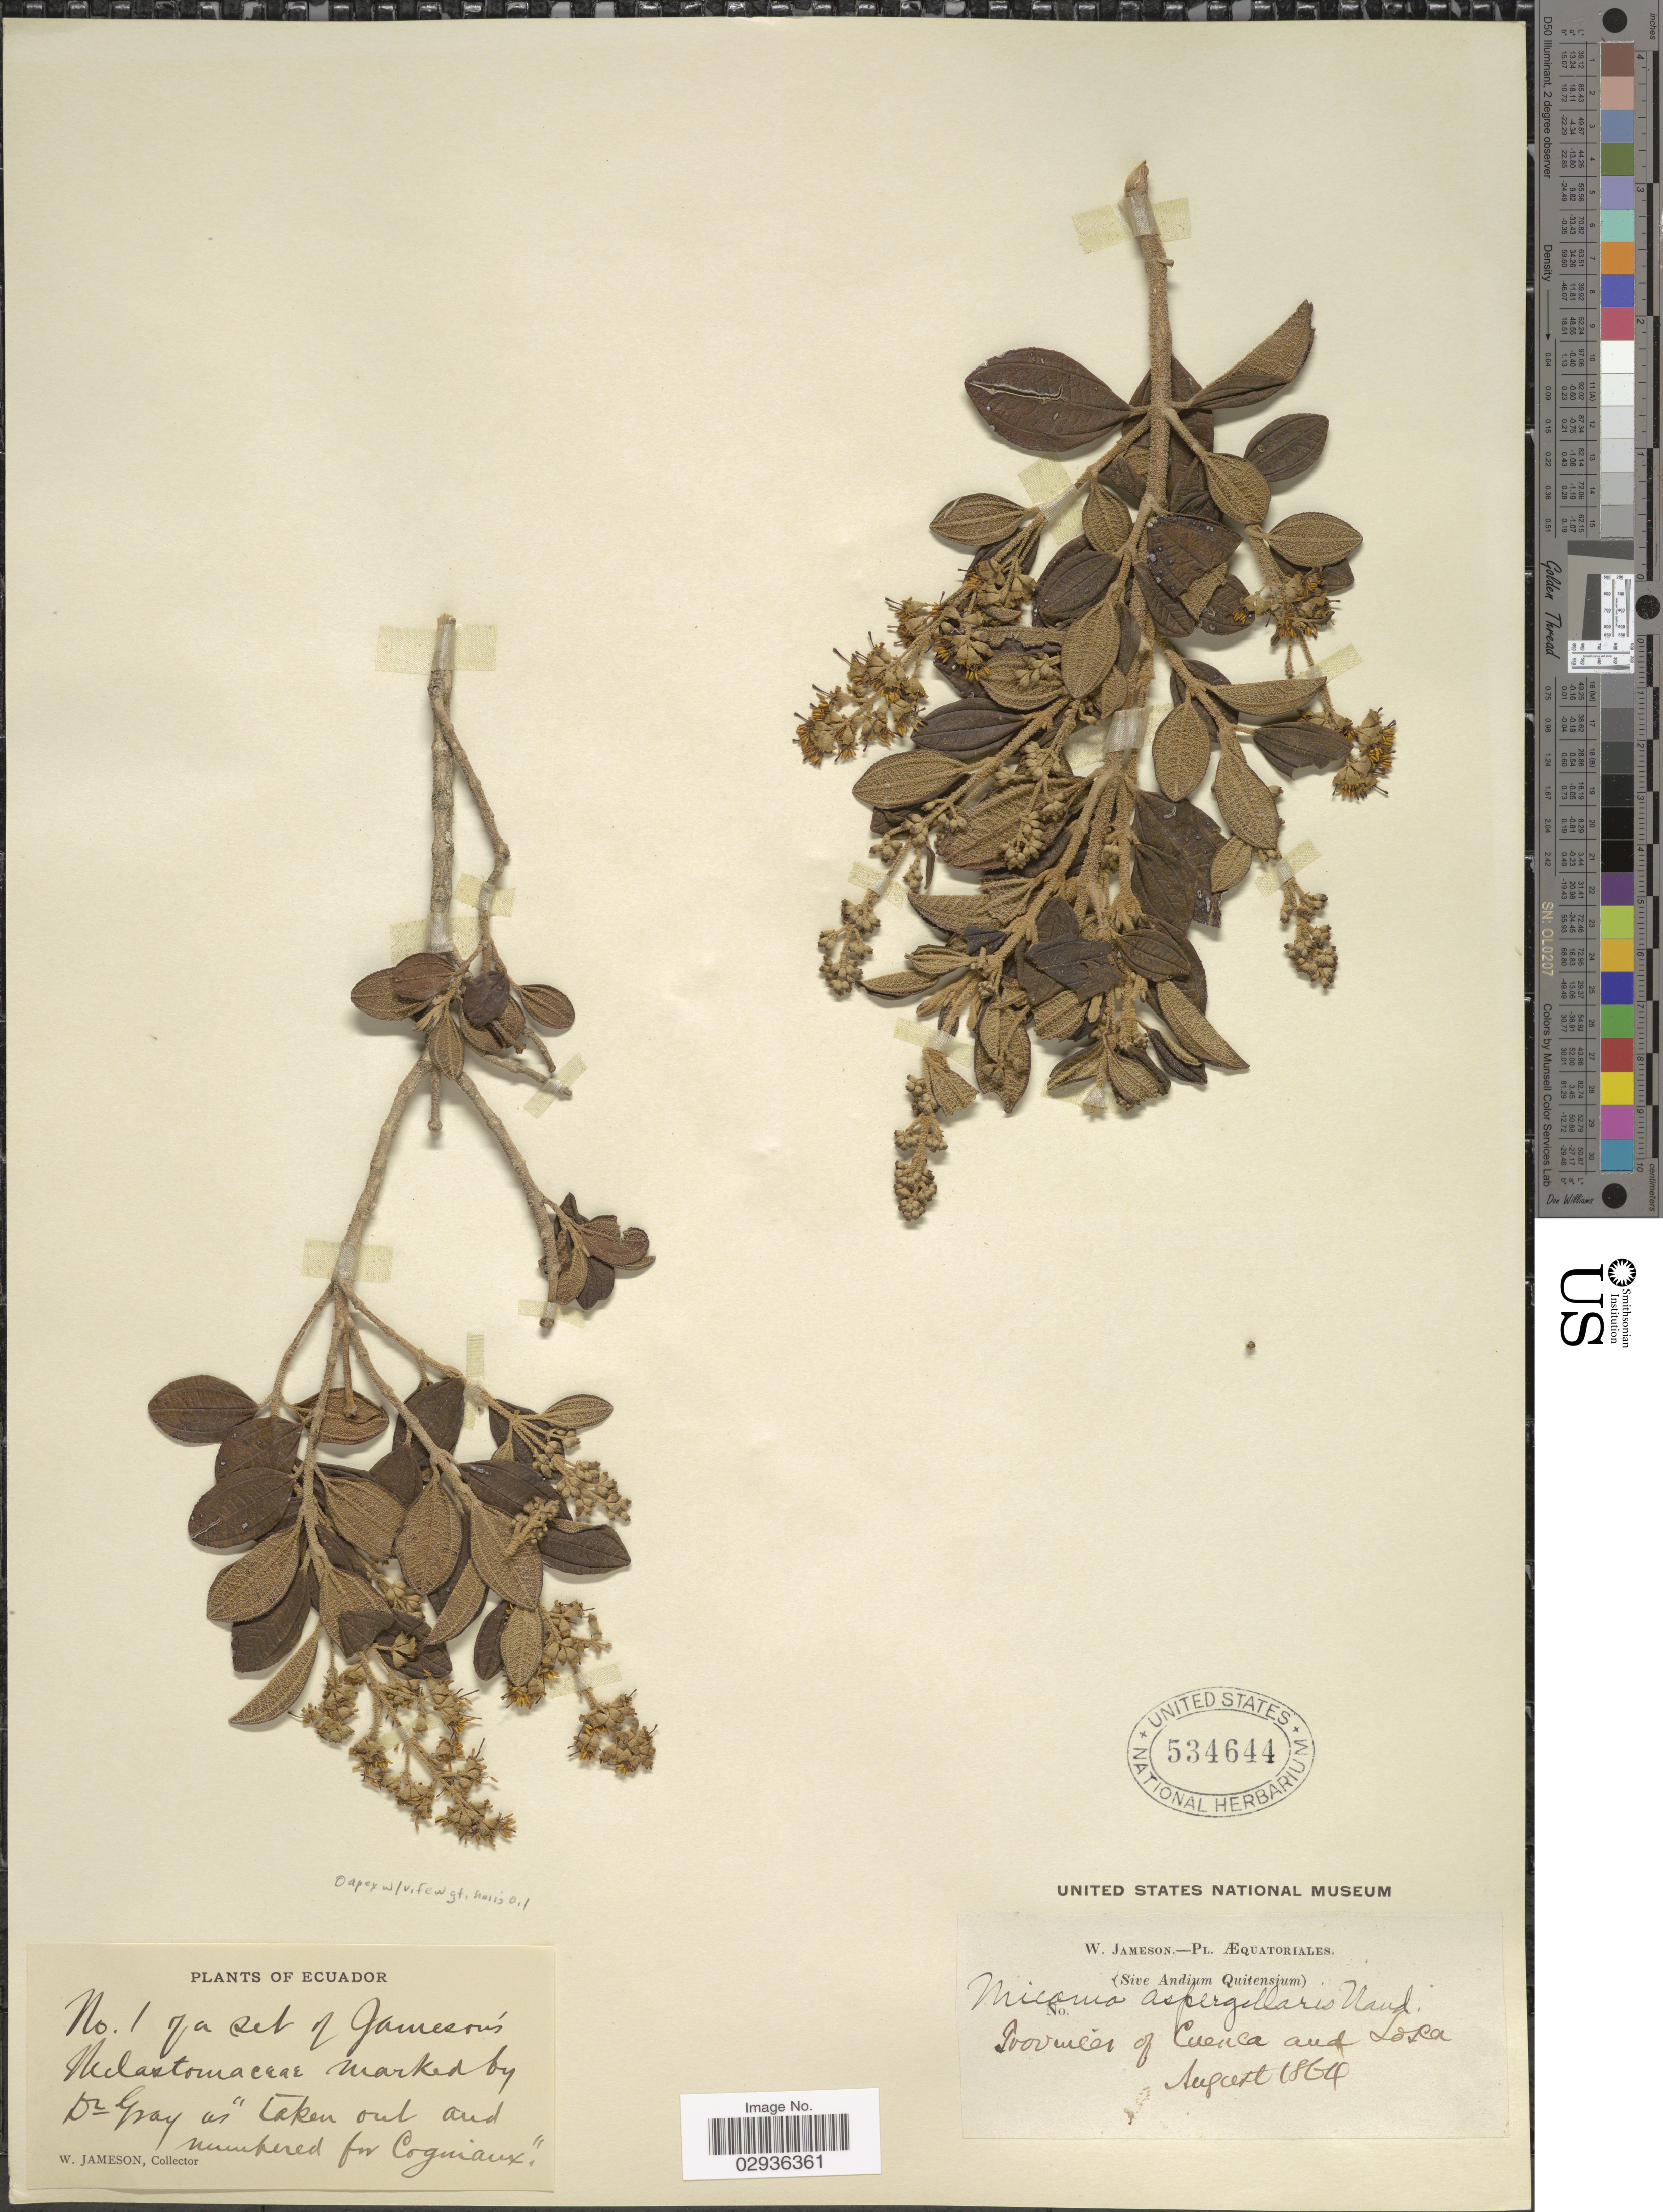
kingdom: Plantae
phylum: Tracheophyta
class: Magnoliopsida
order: Myrtales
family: Melastomataceae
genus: Miconia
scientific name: Miconia aspergillaris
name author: (Bonpl.) Naudin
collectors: W. Jameson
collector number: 1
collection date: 1864-08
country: Ecuador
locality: Province of Cuenca and Losca.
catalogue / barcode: US 534644